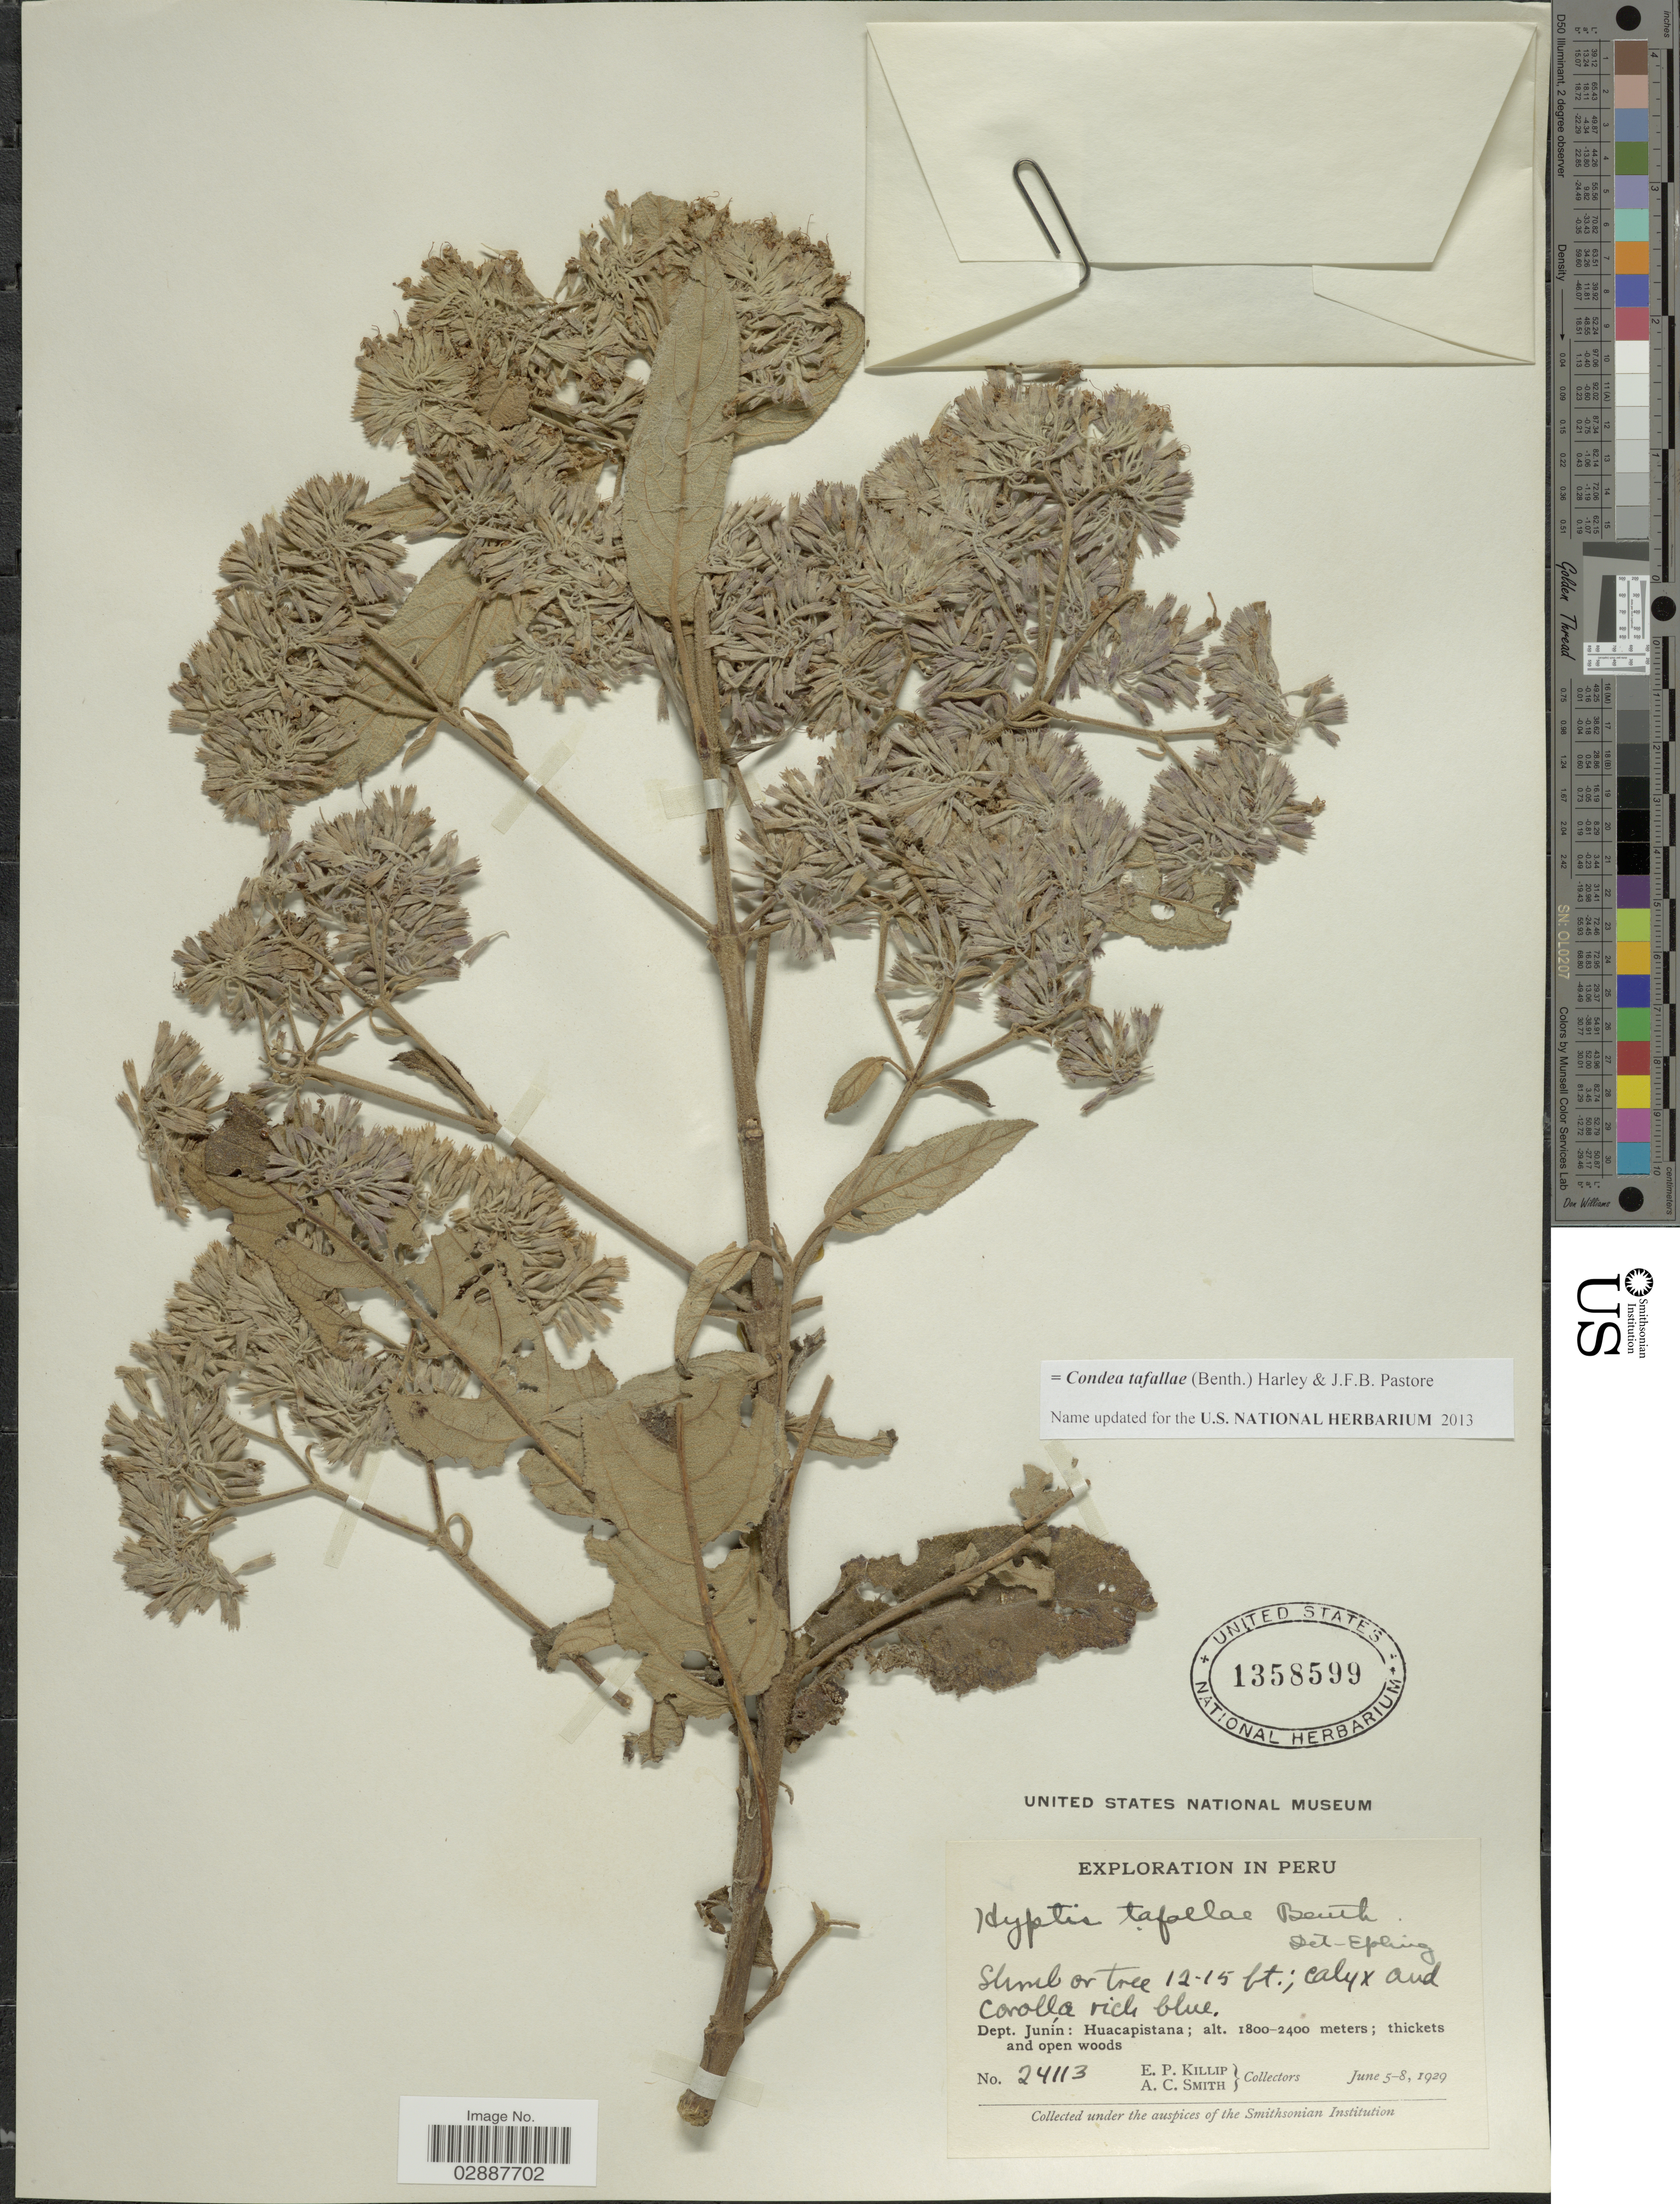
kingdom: Plantae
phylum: Tracheophyta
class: Magnoliopsida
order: Lamiales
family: Lamiaceae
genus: Condea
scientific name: Condea tafallae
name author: (Benth.) Harley & J.F.B. Pastore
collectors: E. P. Killip & A. C. Smith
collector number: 24113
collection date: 1929-06-05/1929-06-08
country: Peru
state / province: Junín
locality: Dept. Junín: Huacapistana.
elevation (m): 1800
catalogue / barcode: US 1358599